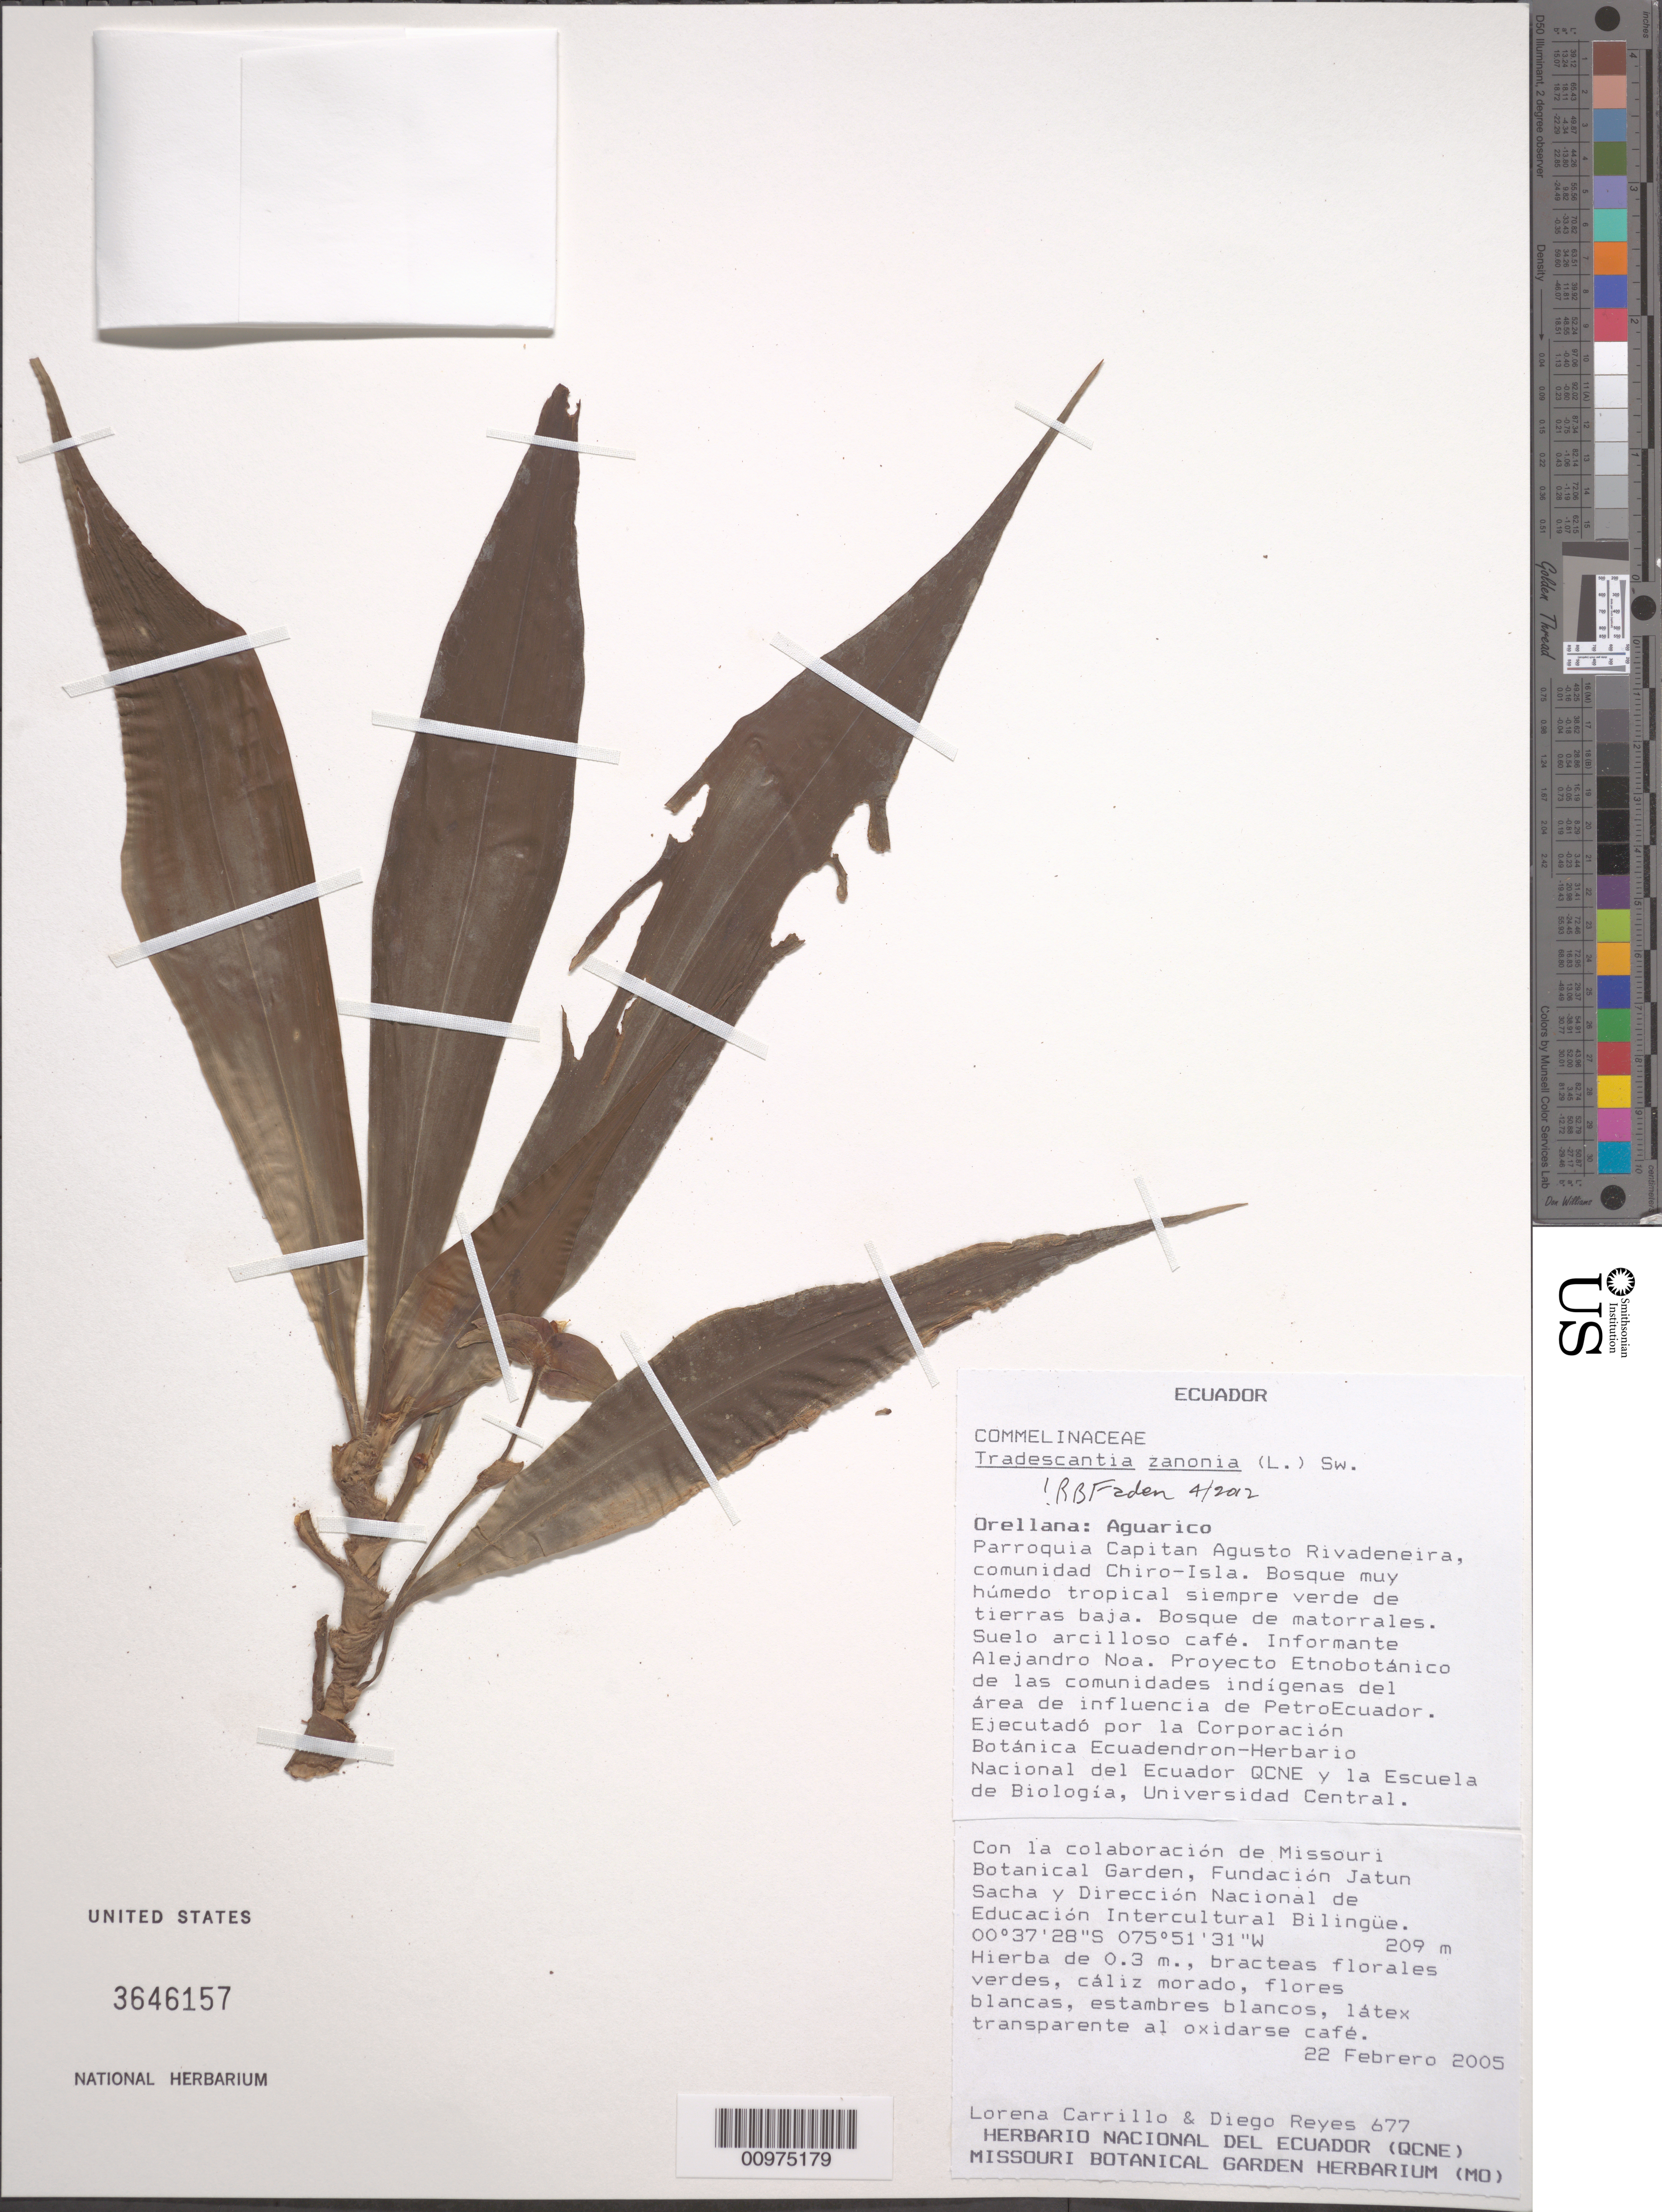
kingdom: Plantae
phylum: Tracheophyta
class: Liliopsida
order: Commelinales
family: Commelinaceae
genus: Tradescantia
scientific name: Tradescantia zanonia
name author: (L.) Sw.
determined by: Faden, Robert B., (US), Smithsonian Institution - National Museum of Natural History (UNITED STATES)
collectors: L. Carrillo & D. Reyes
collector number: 677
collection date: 2005-02-22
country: Ecuador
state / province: Orellana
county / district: Aguarico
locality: Parroquia Capitan Agusto Rivadeneira, communidad Chiro-Isla. Bosque muy humedo tropical siempre verde de tierras baja. Bosque de matorrales.Suelo arcilloso café. Informante Alejandro Noa. Proyecto Etnobotánico de las comunidades indígenas del área de influencia de PetroEcuador. Ejecutado por la Corporaciión Botánica Ecuadendron-Herbario Nacional del Ecuador QCNE y la Escuela de Biología, Universidad Central.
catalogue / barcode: US 3646157